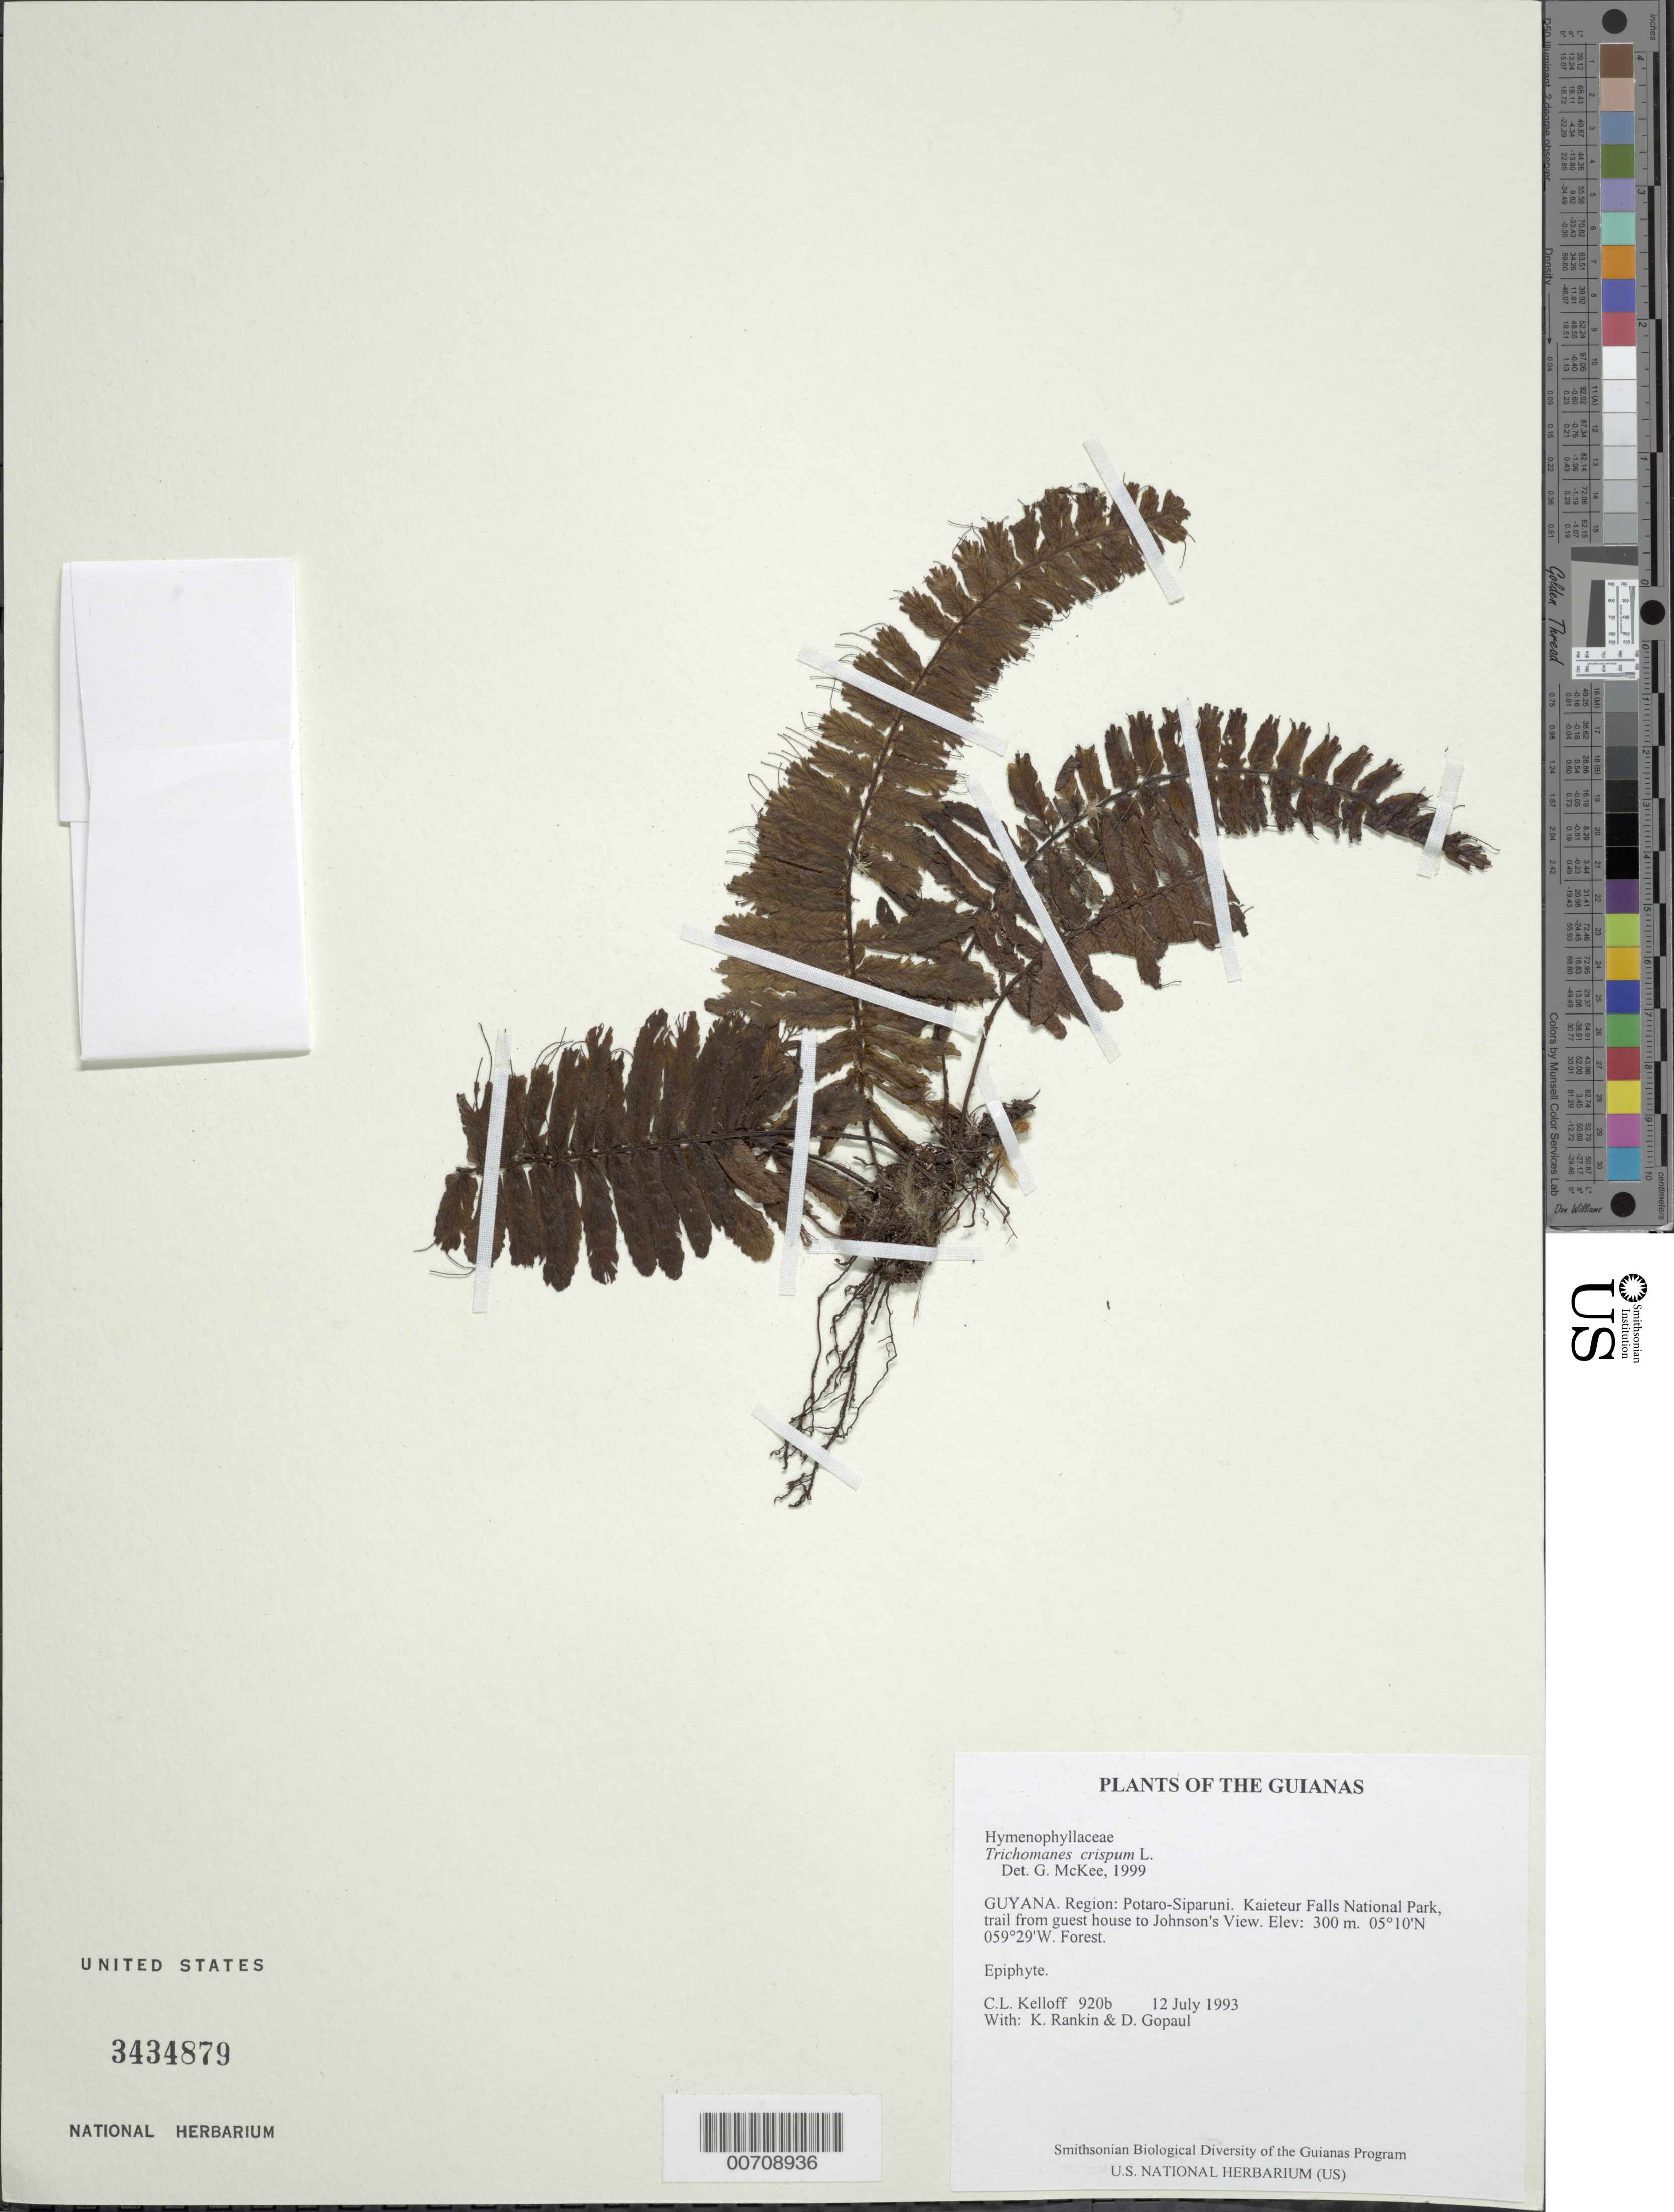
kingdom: Plantae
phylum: Tracheophyta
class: Polypodiopsida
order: Hymenophyllales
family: Hymenophyllaceae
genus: Trichomanes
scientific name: Trichomanes crispum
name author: L.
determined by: McKee, G. S., (US), NMNH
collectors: C. L. Kelloff, K. Rankin & D. Gopaul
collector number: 920 b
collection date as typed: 12 July 1993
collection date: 1993-07-12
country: Guyana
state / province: Potaro-Siparuni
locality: Kaieteur Falls National Park, trail from guest house to Johnson's View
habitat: Forest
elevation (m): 300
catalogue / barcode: US 3434879